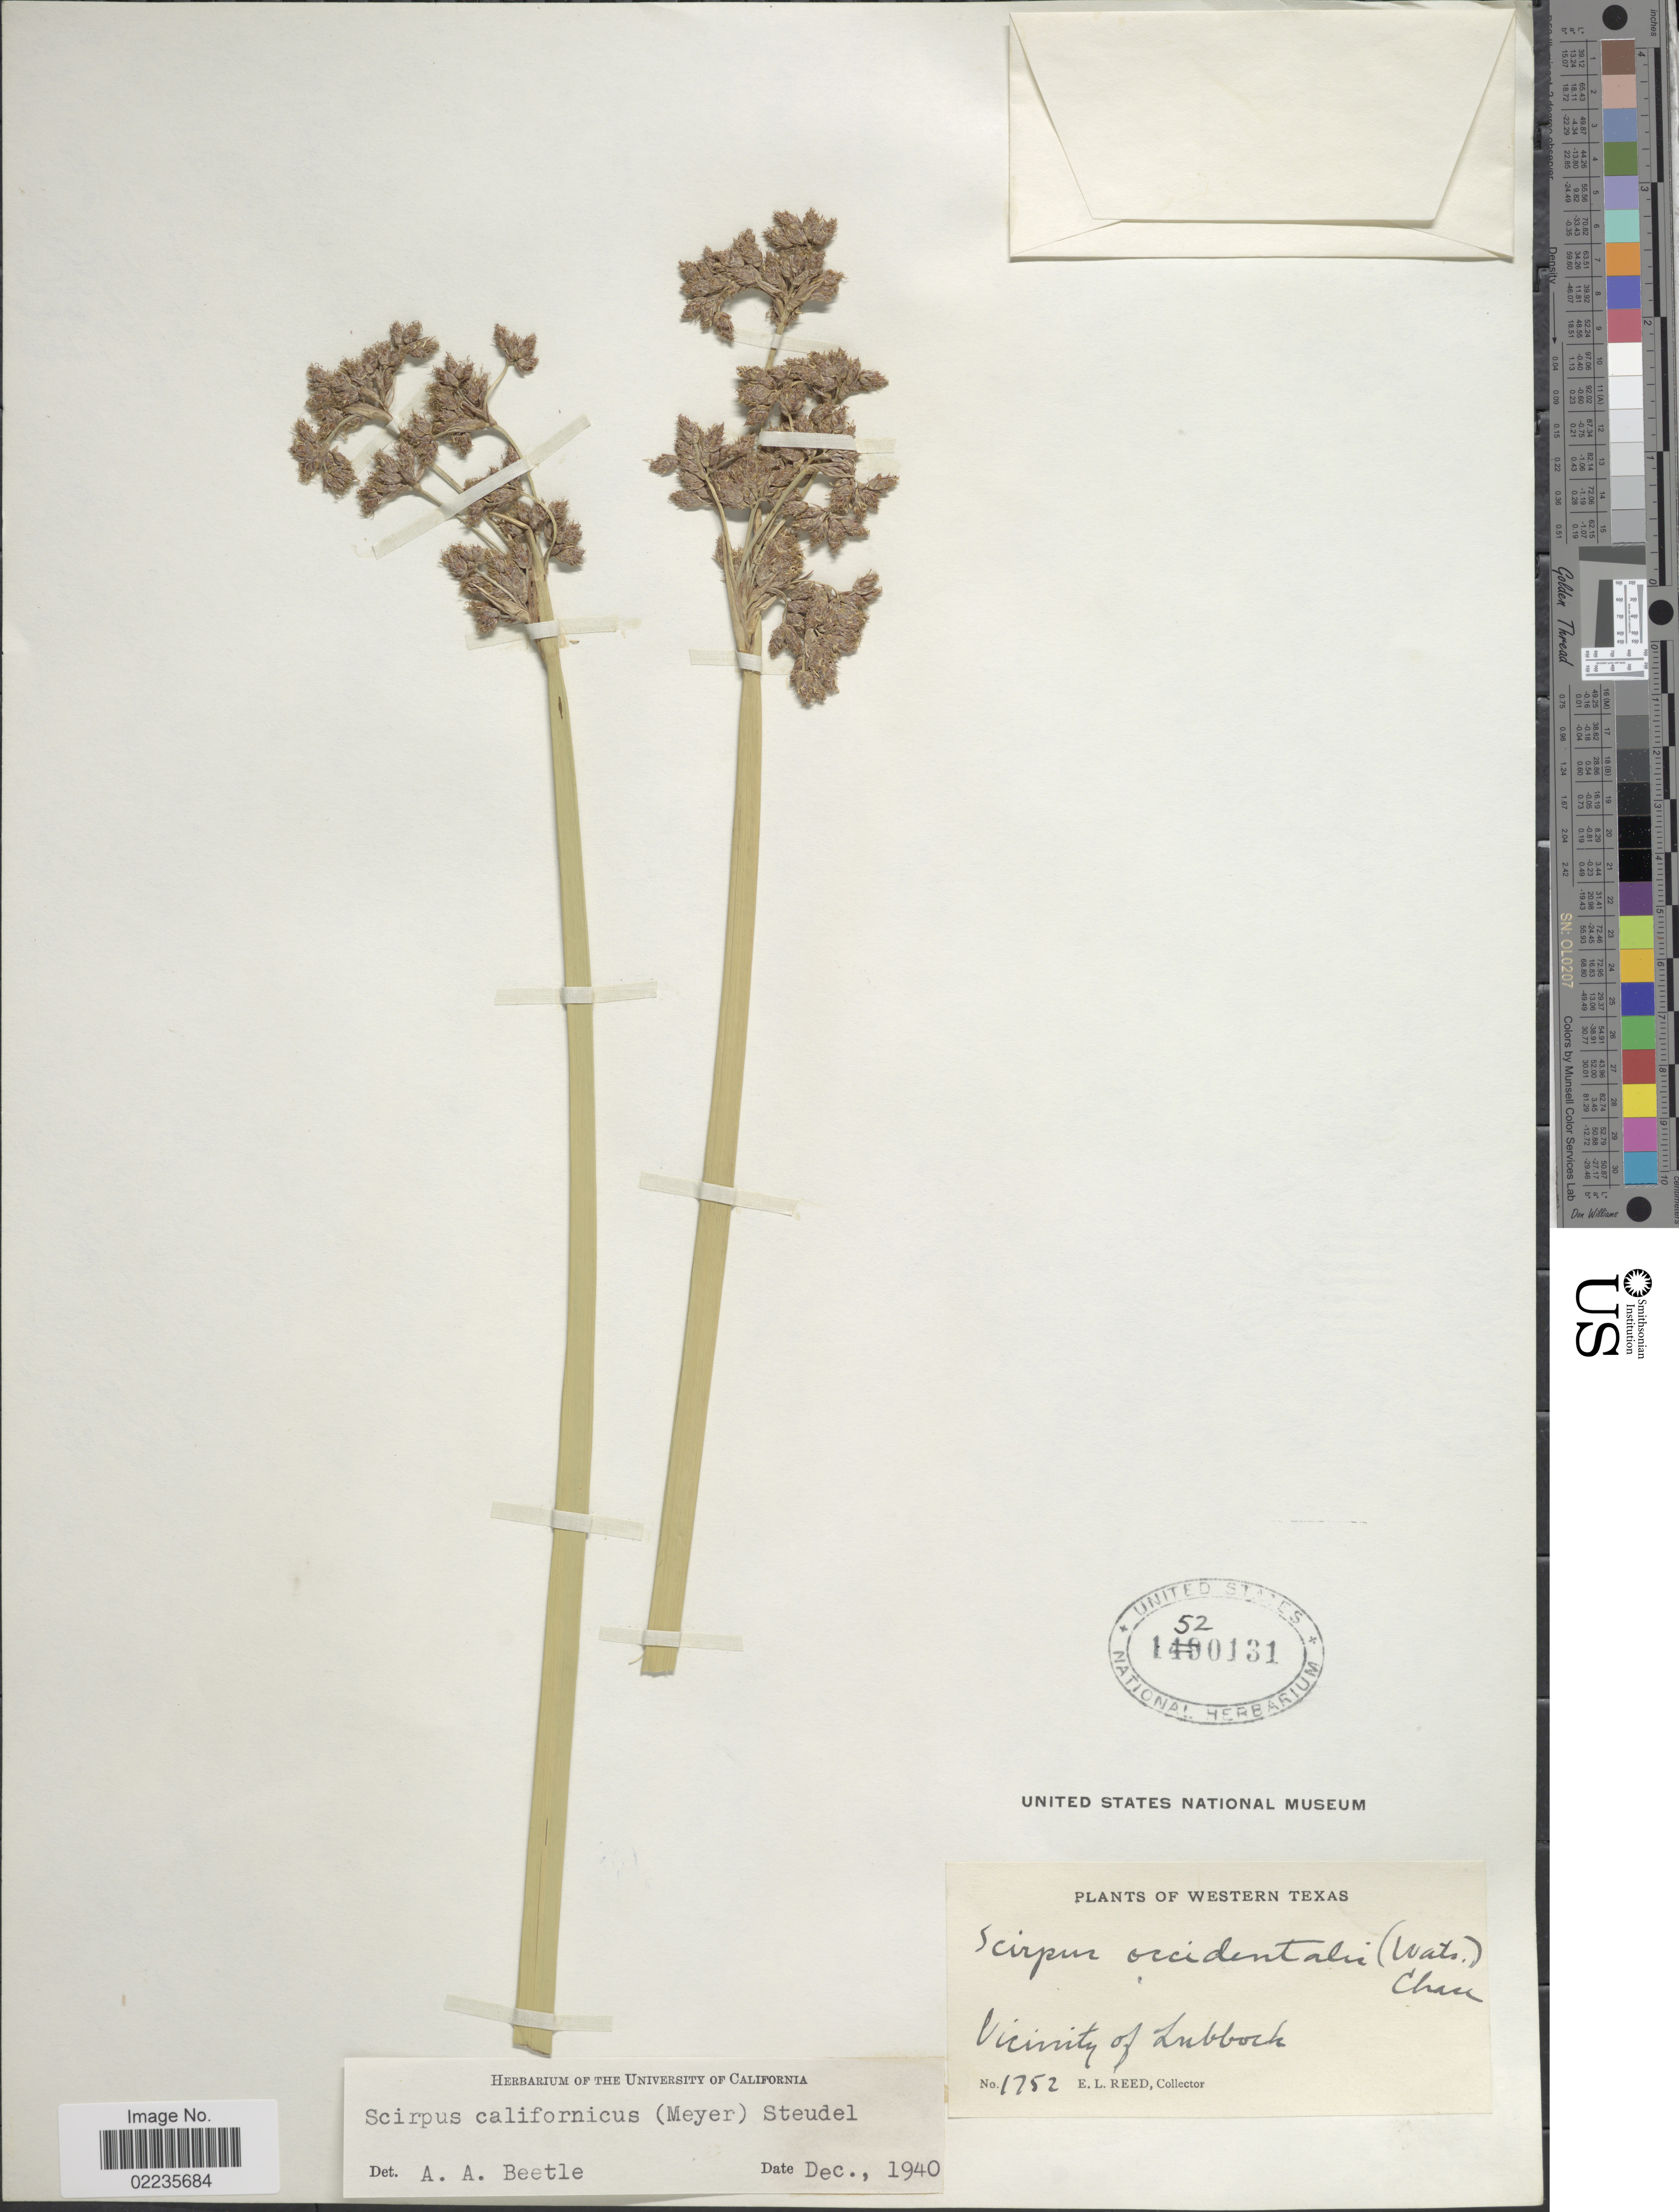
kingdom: Plantae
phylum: Tracheophyta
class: Liliopsida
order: Poales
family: Cyperaceae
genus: Schoenoplectus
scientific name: Schoenoplectus californicus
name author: (C.A. Mey.) Soják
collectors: E. Reed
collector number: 1752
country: United States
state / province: Texas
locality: Western Texas, Vicinity of Lubbock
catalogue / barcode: US 1520131